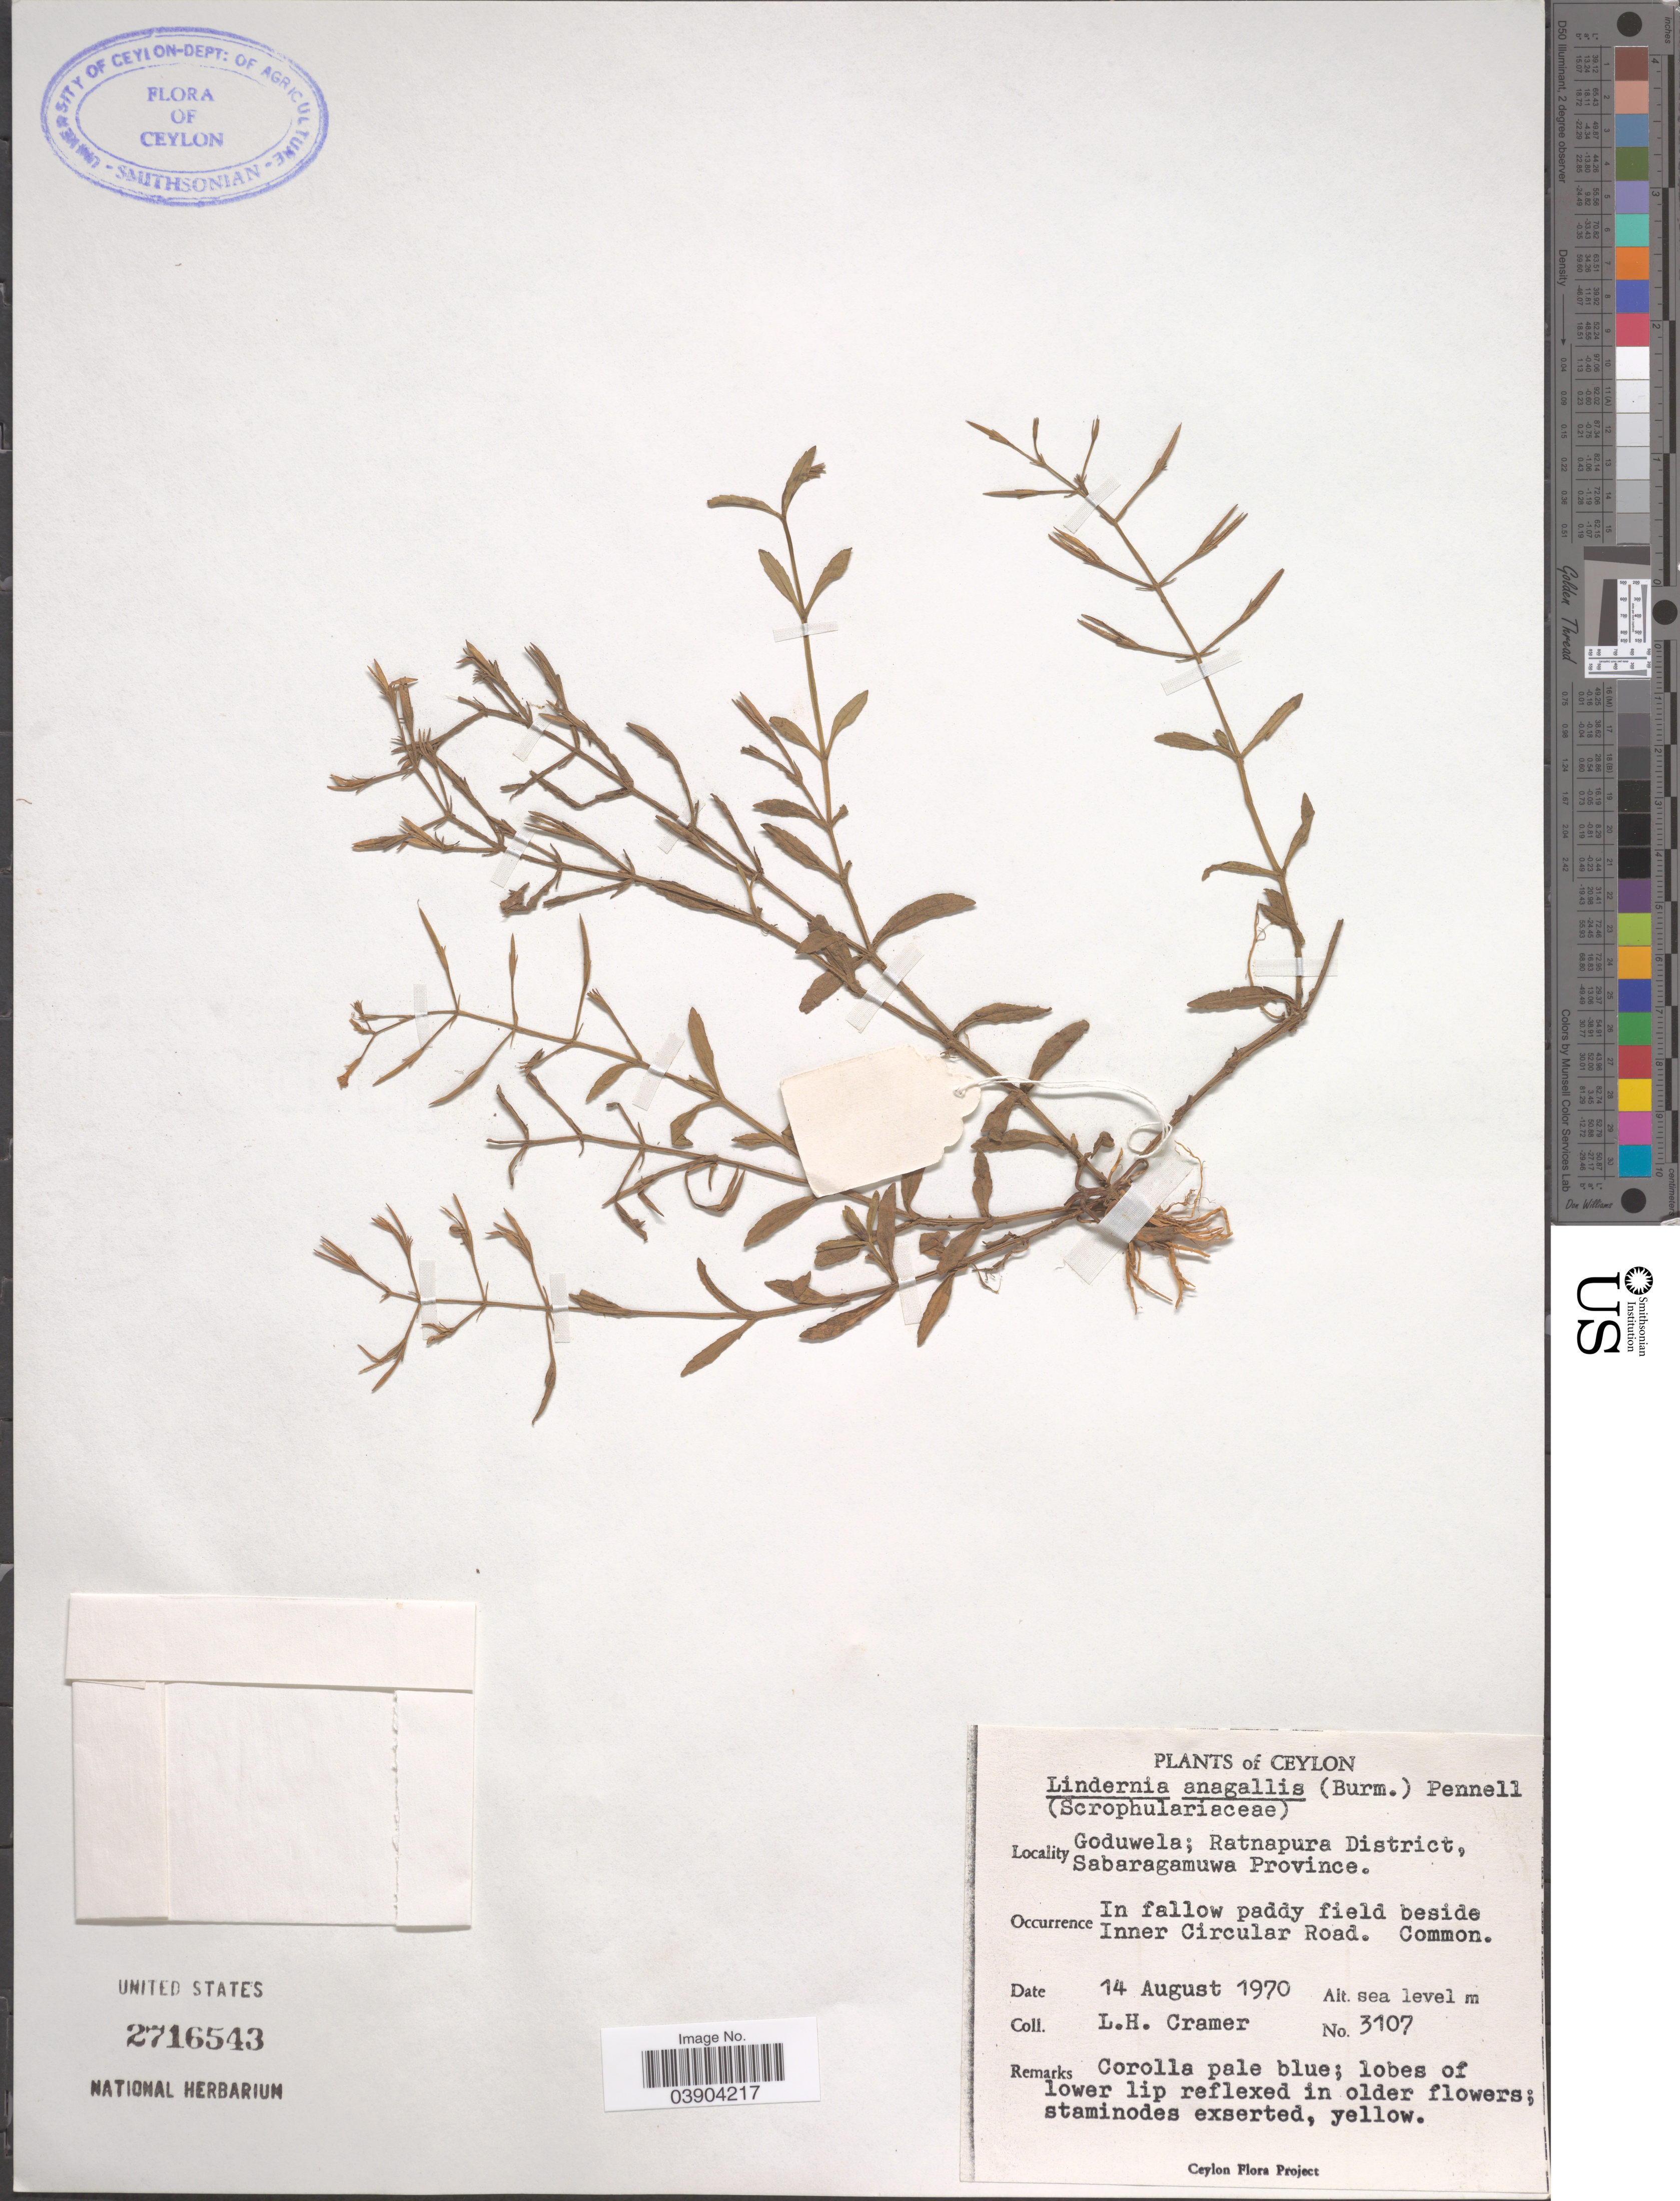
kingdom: Plantae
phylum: Tracheophyta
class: Magnoliopsida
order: Lamiales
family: Linderniaceae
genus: Lindernia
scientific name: Lindernia anagallis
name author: (Burm. f.) Pennell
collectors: L. H. Cramer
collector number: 3107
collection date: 1970-08-14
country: Sri Lanka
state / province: Sabaragamuwa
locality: Ceylon. Goduwela; Ratnapura District. In fallow paddy field beside Inner Circular Road.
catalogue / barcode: US 2716543